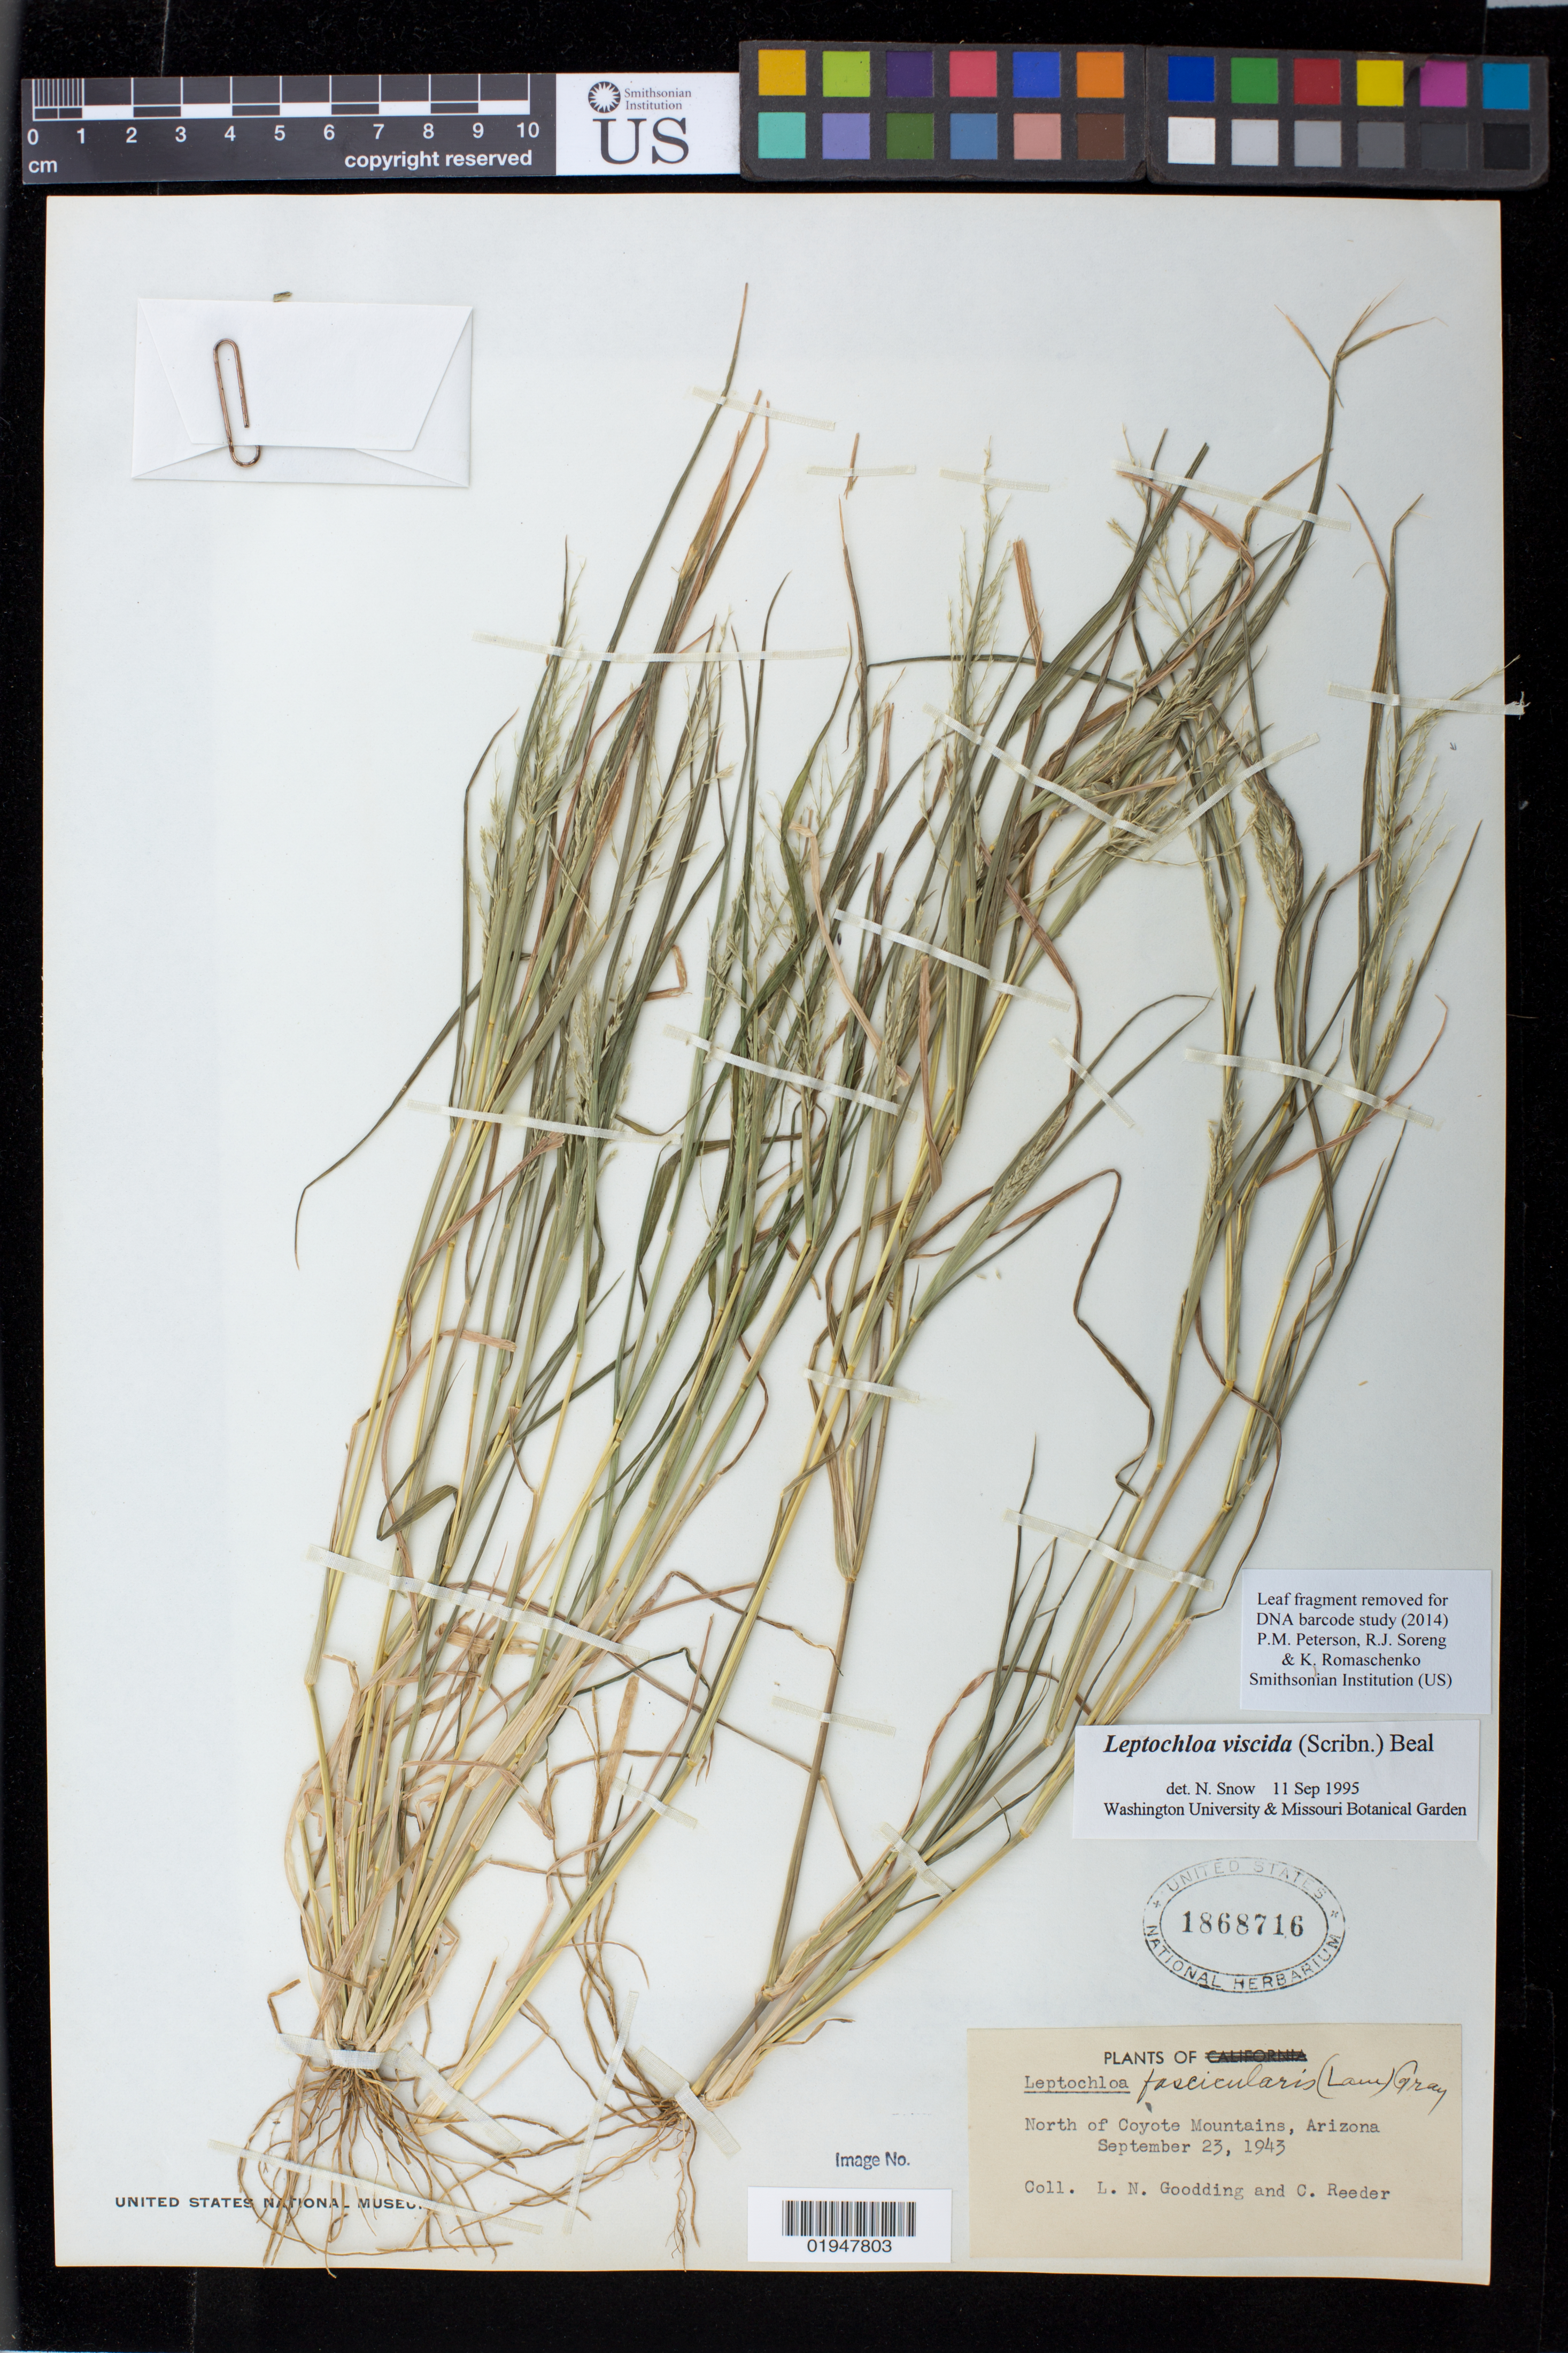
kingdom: Plantae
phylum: Tracheophyta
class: Liliopsida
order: Poales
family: Poaceae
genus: Leptochloa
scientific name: Leptochloa viscida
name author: (Scribn.) W.J. Beal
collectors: L. N. Goodding & C. Reeder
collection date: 1943-09-23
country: United States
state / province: Arizona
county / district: Pima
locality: North of Coyote Mountains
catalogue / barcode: US 1868716